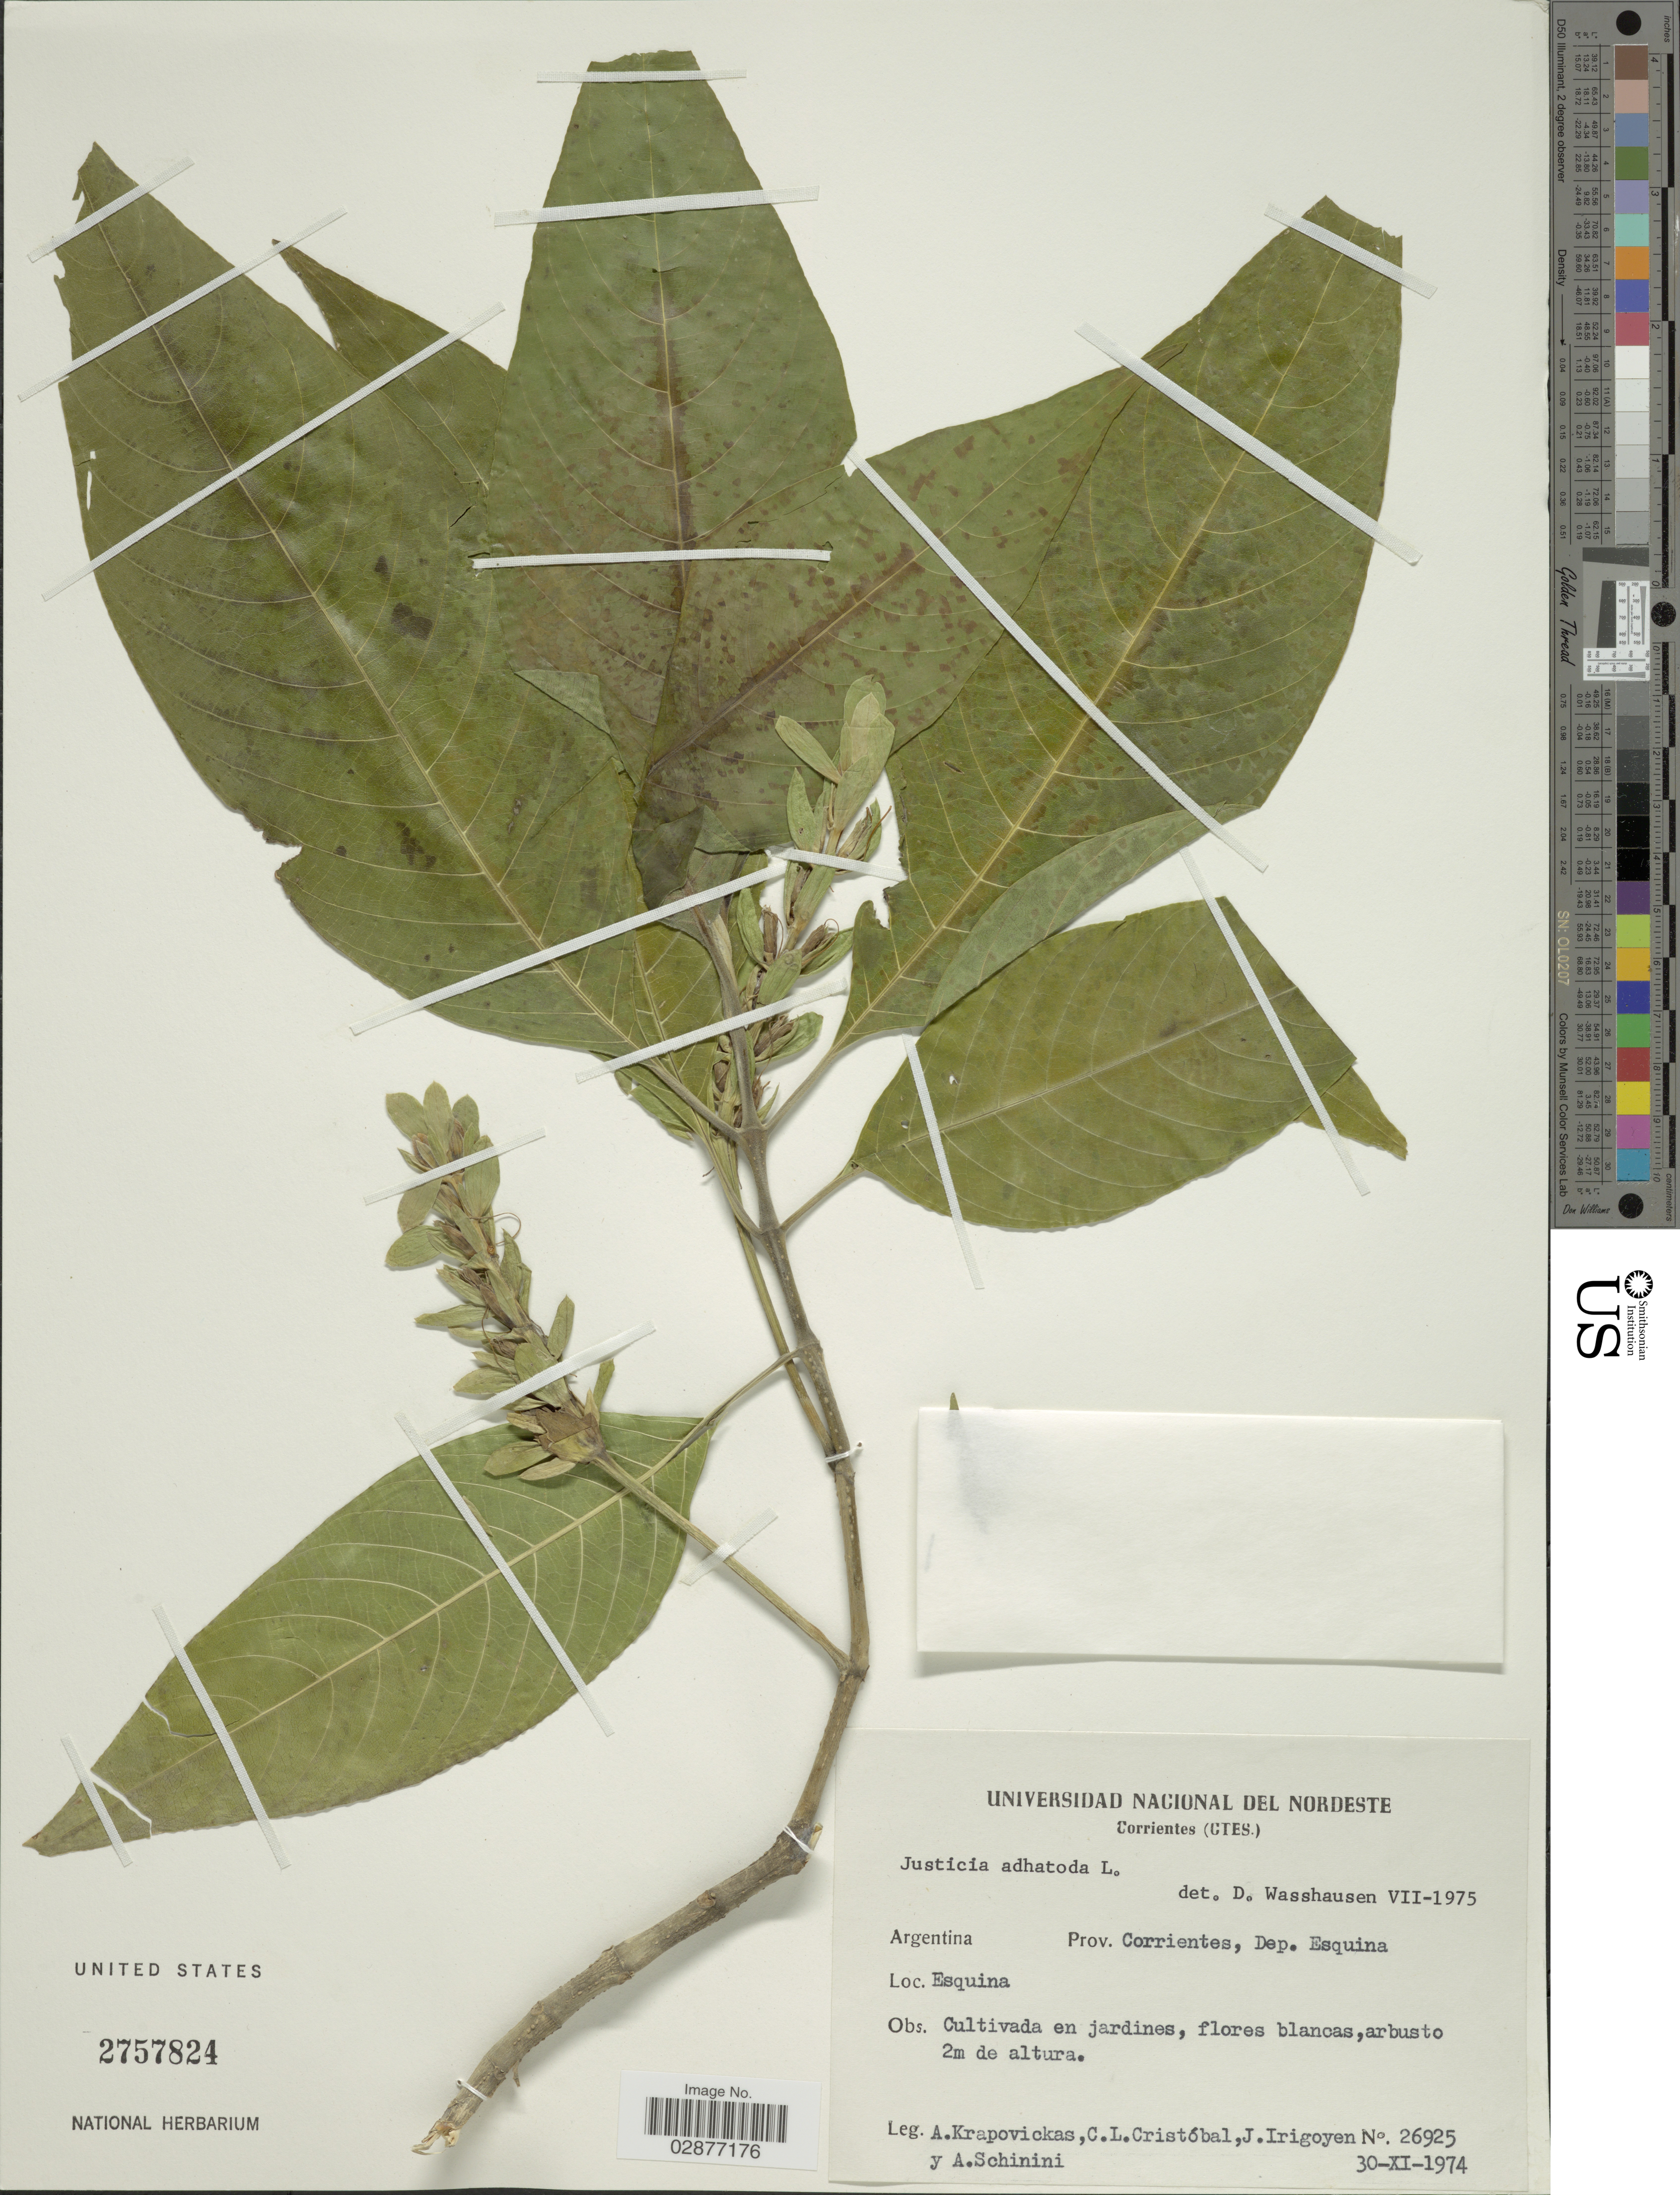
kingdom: Plantae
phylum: Tracheophyta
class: Magnoliopsida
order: Lamiales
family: Acanthaceae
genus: Justicia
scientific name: Justicia adhatoda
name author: L.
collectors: A. Krapovickas, C. L. Cristóbal, J. Irigoyen & A. Schinini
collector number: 26925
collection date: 1974-11-30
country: Argentina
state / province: Corrientes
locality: Dep. Esquina. Esquina.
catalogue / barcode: US 2757824